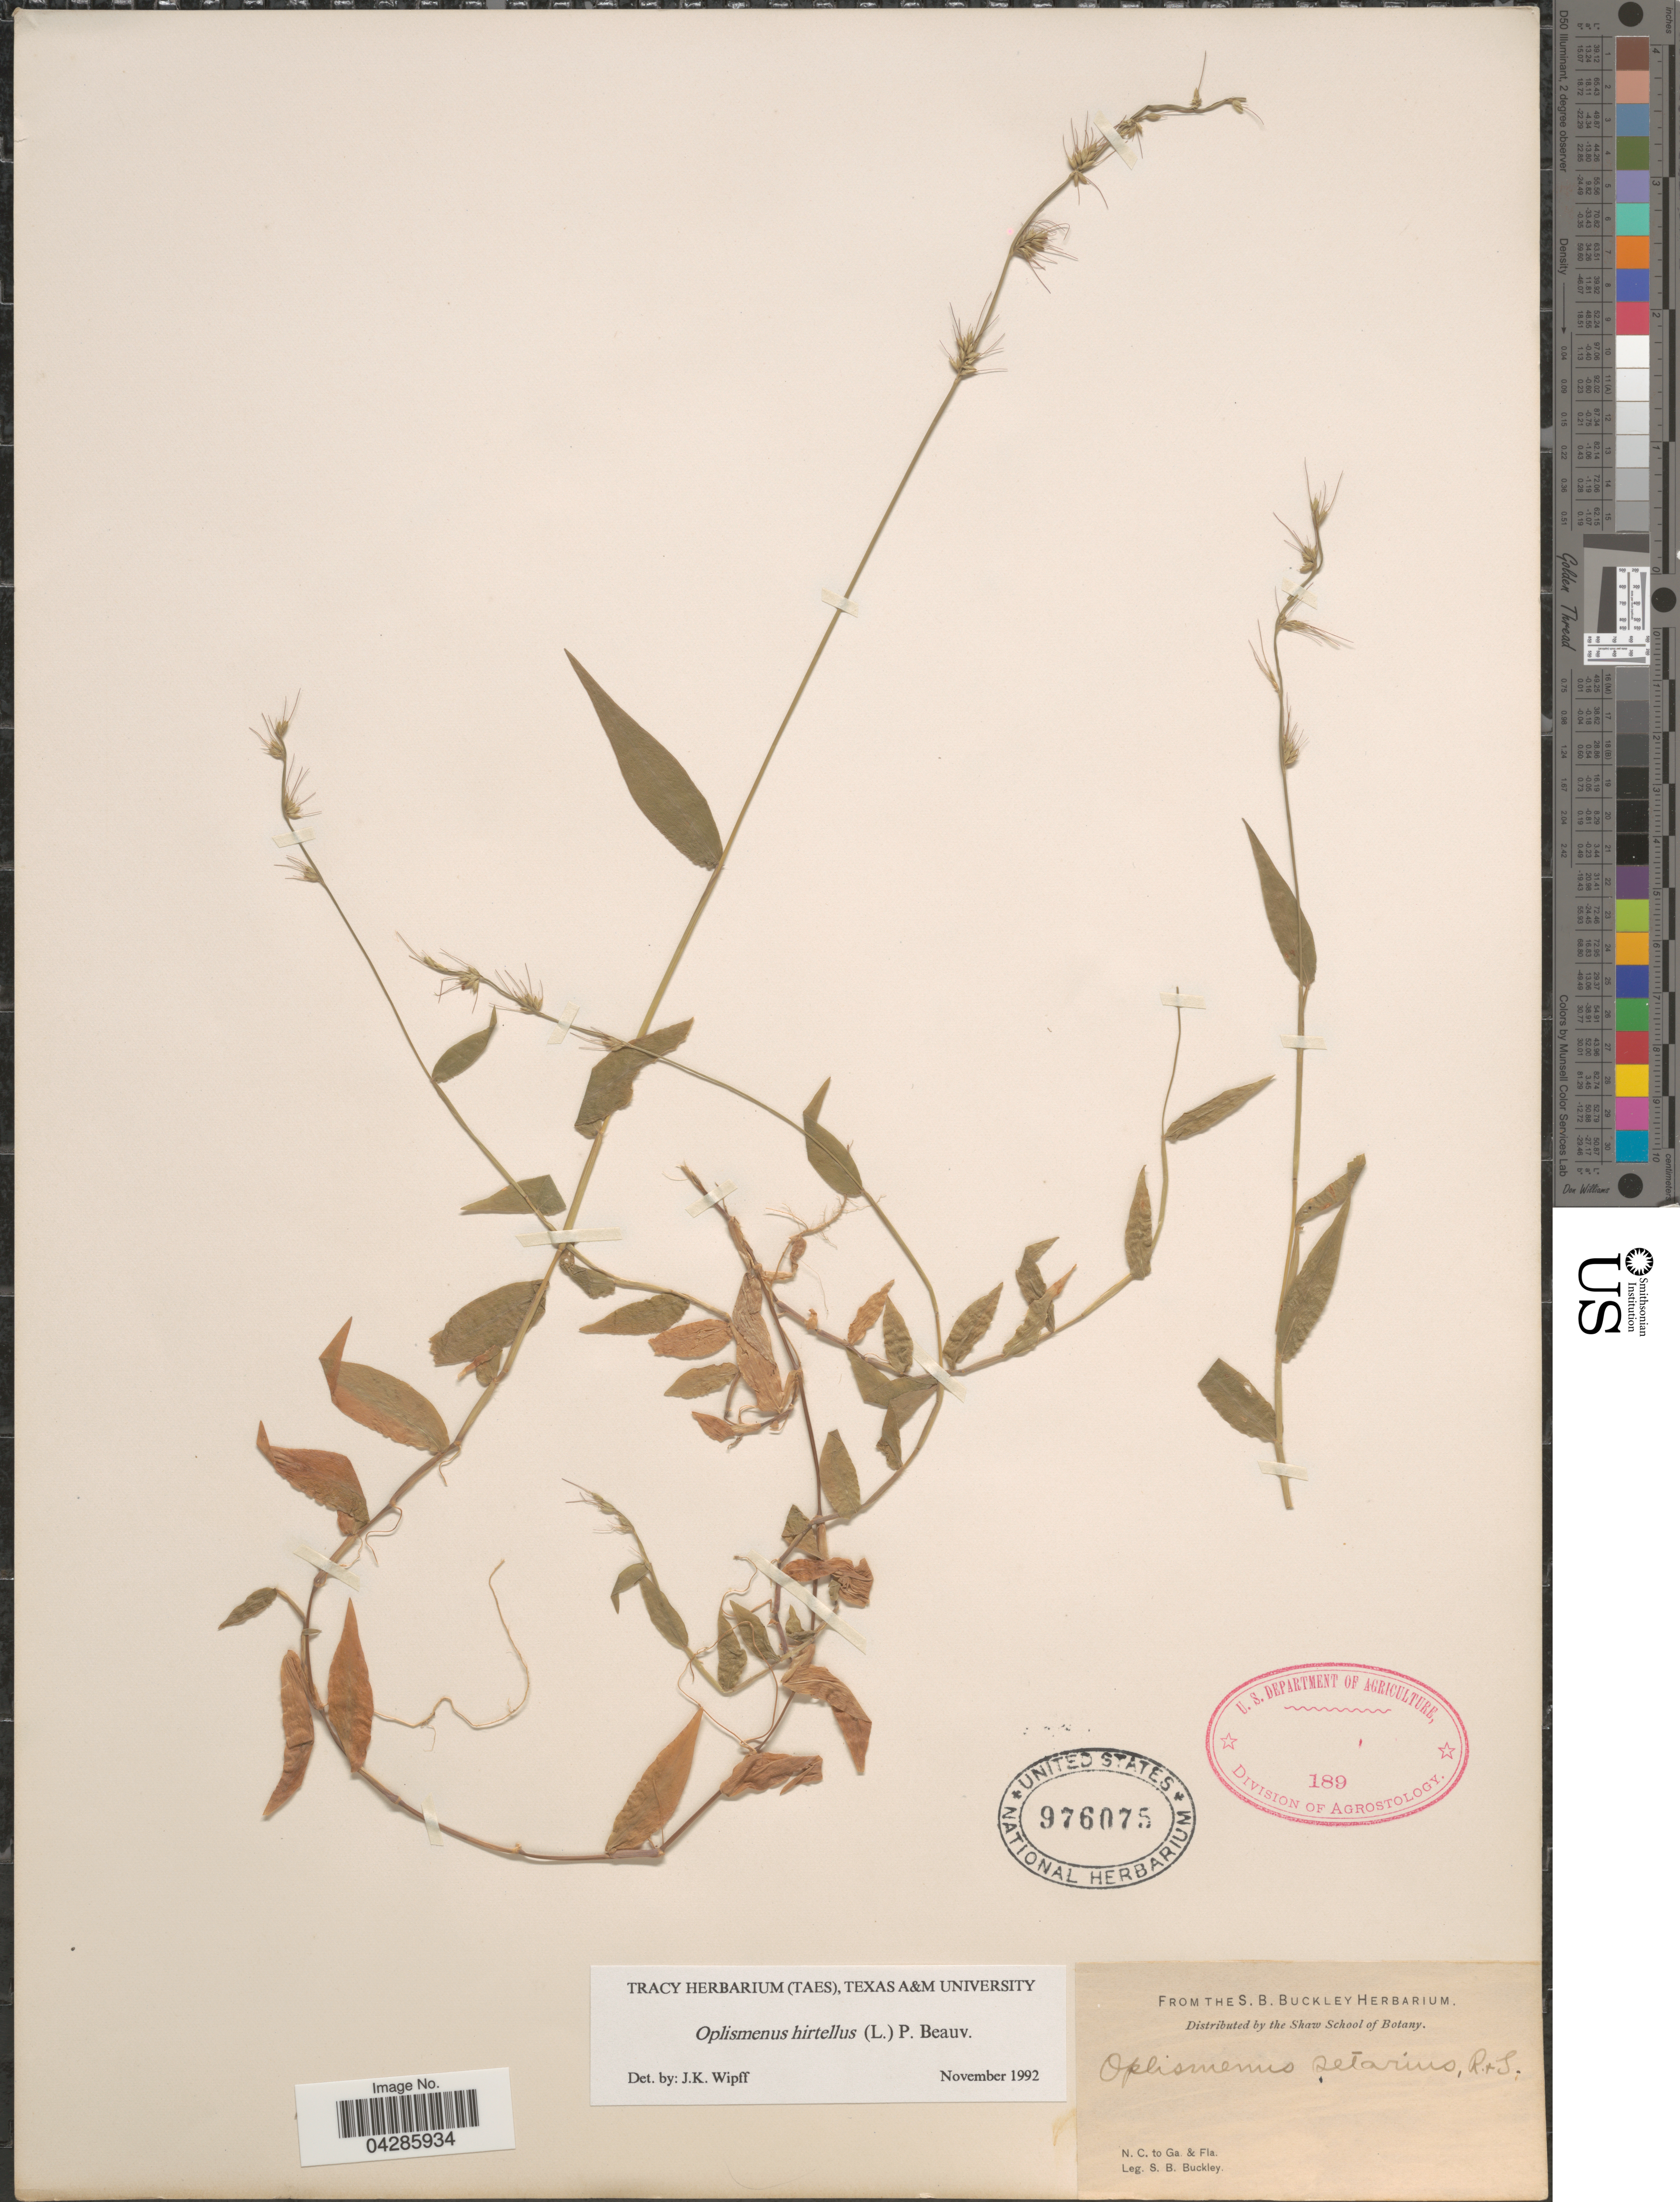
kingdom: Plantae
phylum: Tracheophyta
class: Liliopsida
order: Poales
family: Poaceae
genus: Oplismenus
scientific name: Oplismenus hirtellus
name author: (L.) P. Beauv.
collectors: S. B. Buckley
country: United States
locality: N. C. to Ga. & Fla.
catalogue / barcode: US 976075